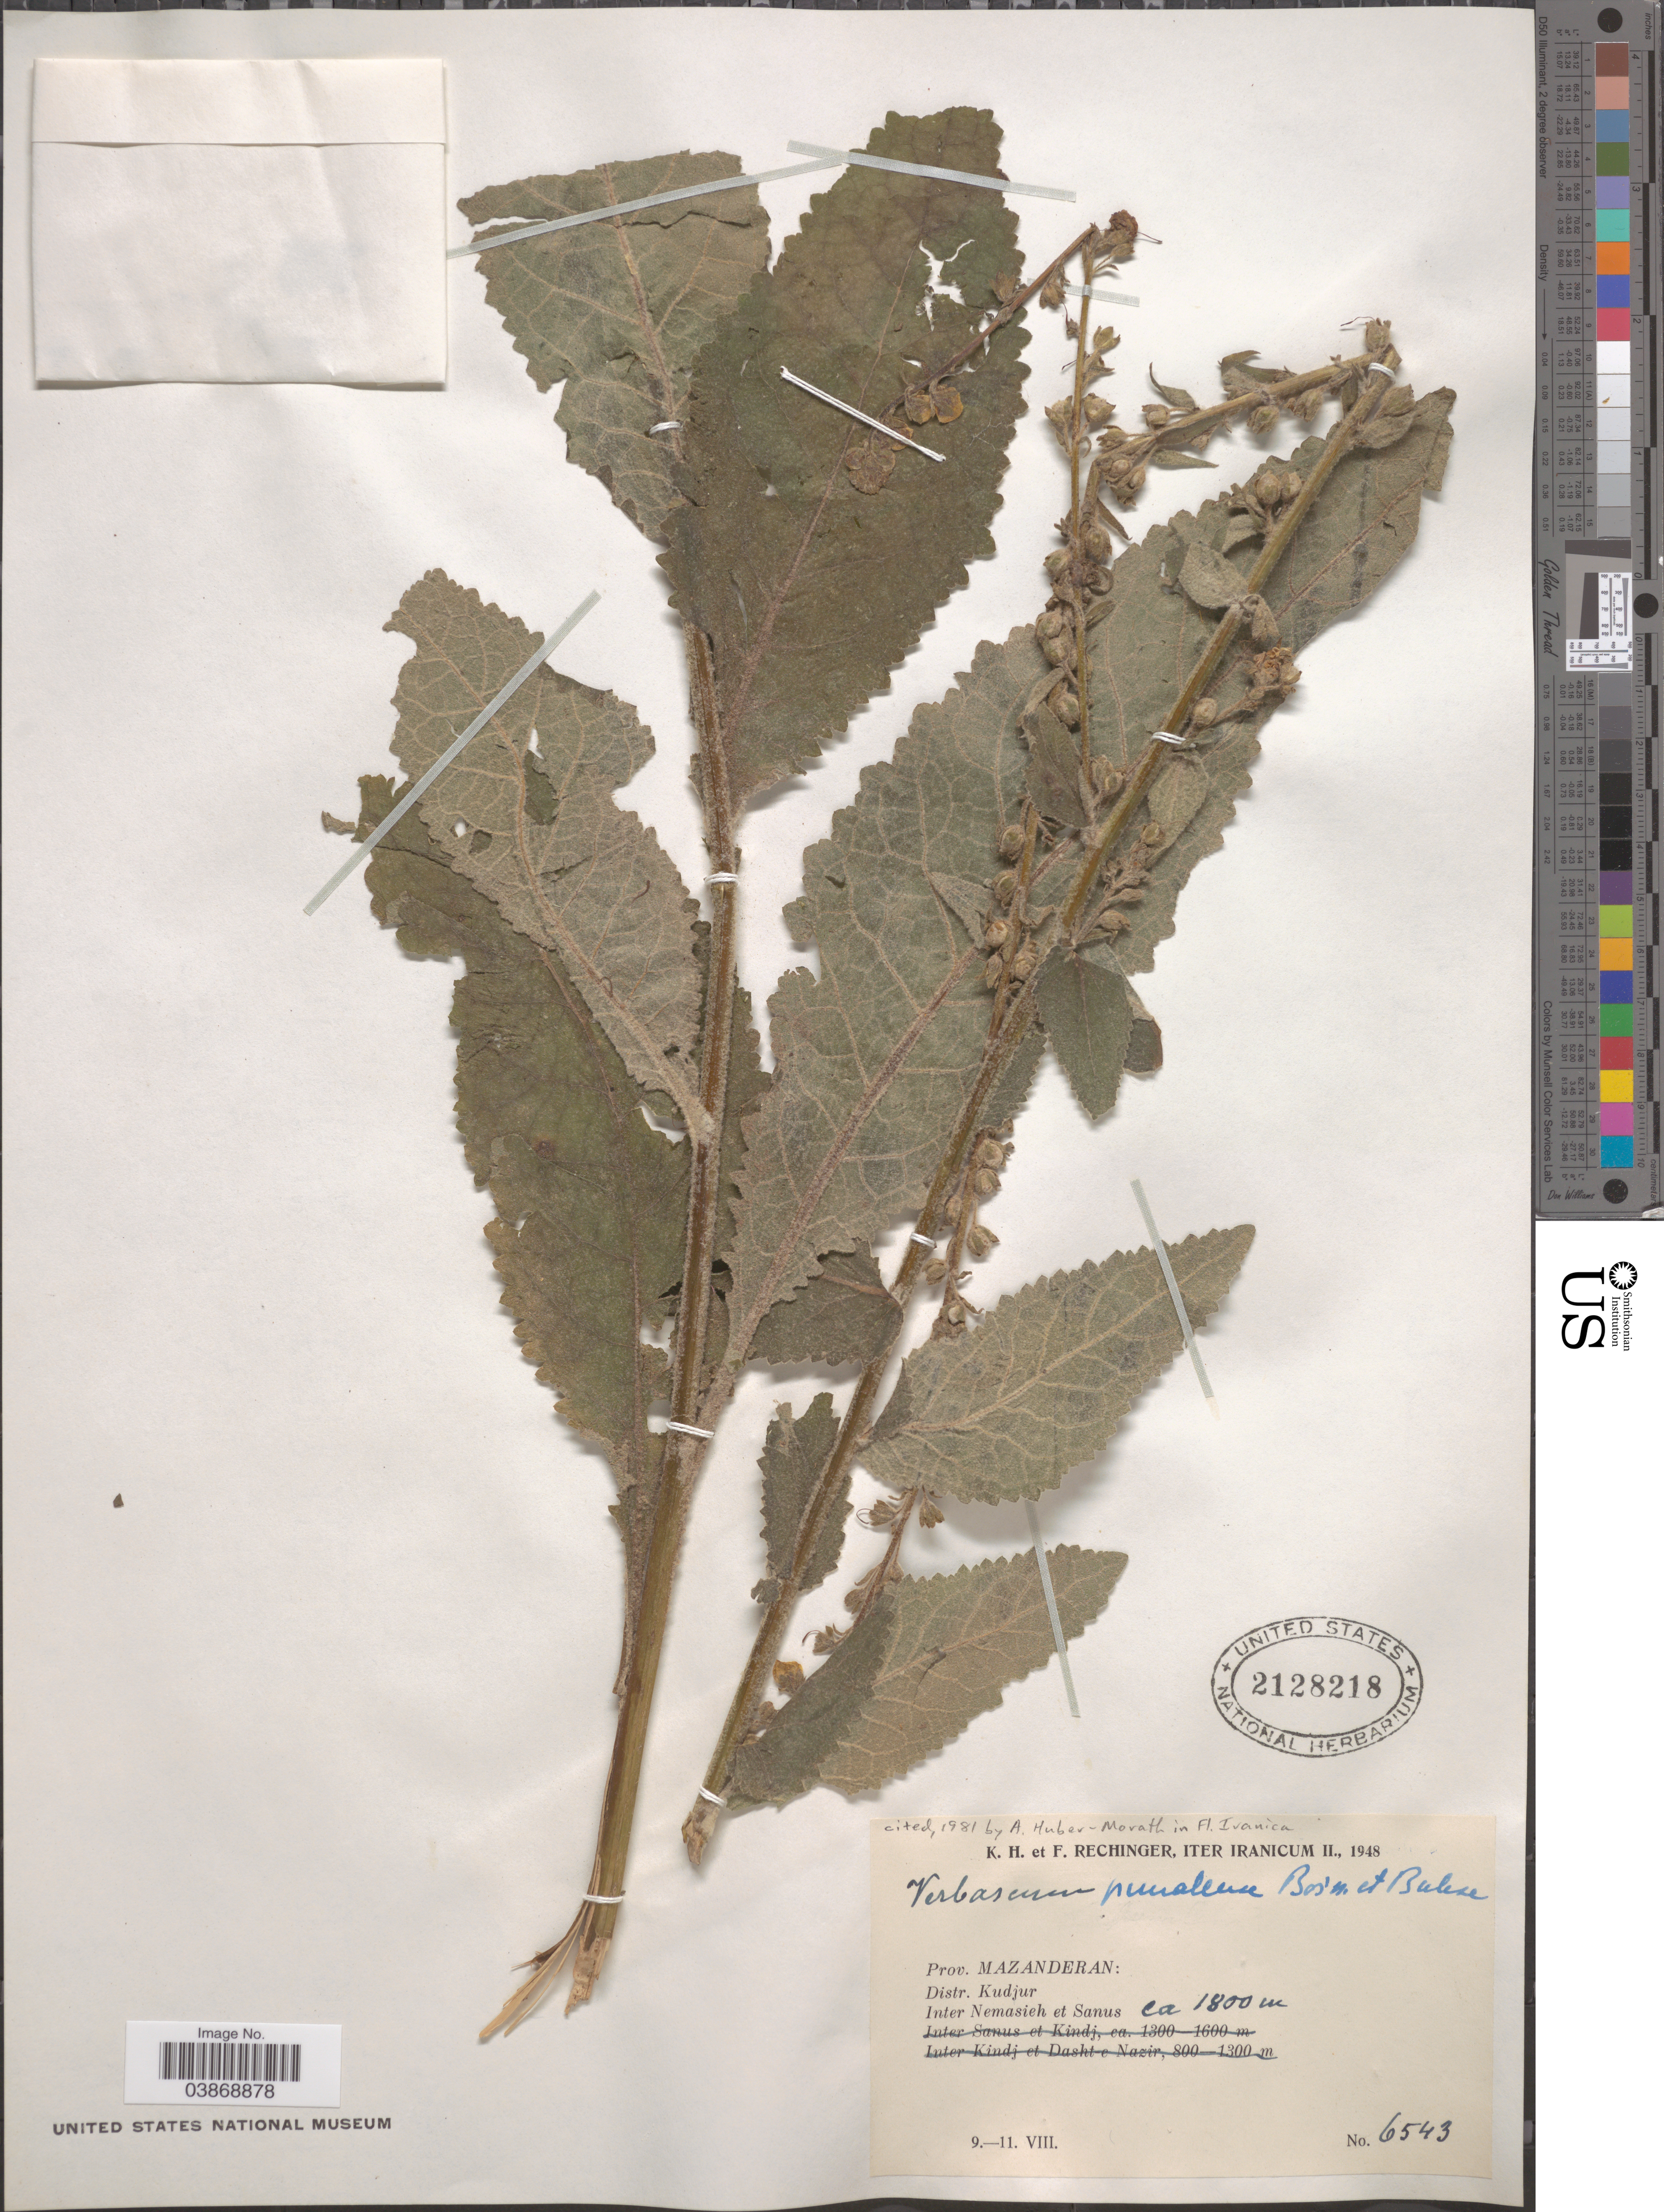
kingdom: Plantae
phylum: Tracheophyta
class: Magnoliopsida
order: Lamiales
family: Scrophulariaceae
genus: Verbascum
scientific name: Verbascum punalense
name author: Boiss. & Buhse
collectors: K. H. Rechinger & F. Rechinger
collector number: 6543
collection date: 1948-08-09/1948-08-11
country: Iran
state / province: Mazandaran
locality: Prov. Mazanderan: Distr. Kudjur. Inter Nemasieh et Sanus.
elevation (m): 1800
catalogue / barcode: US 2128218